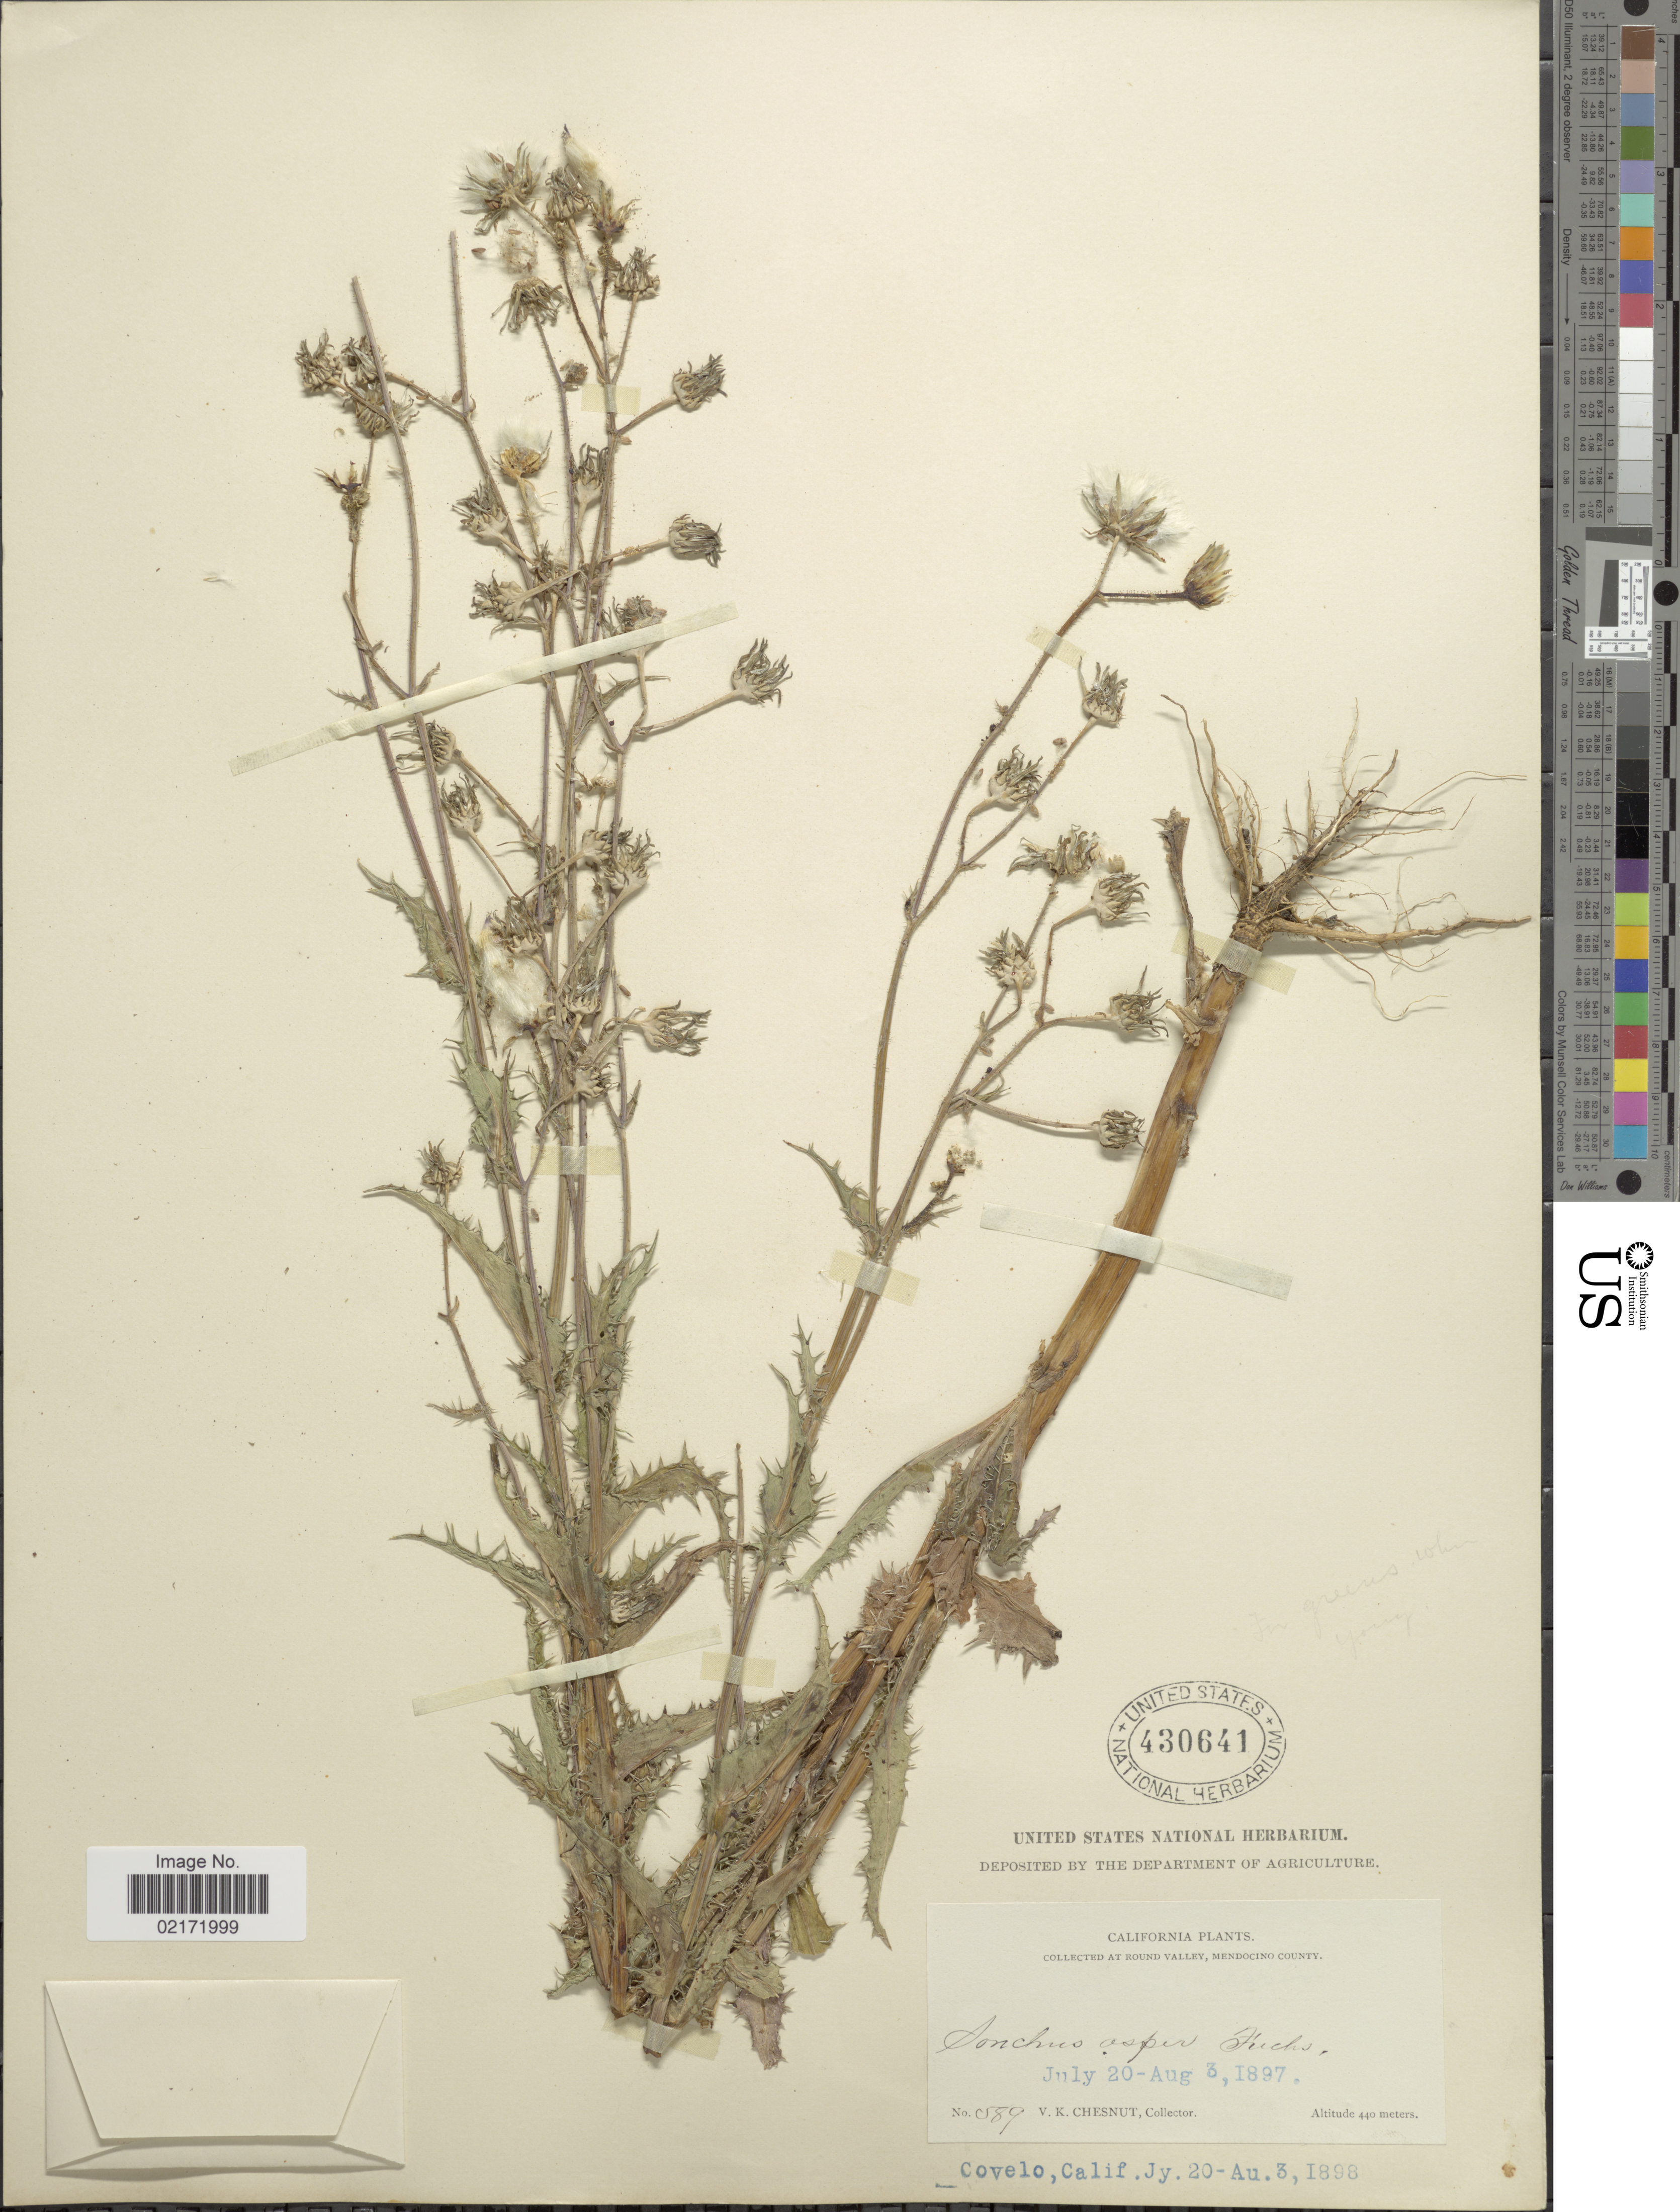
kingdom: Plantae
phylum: Tracheophyta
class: Magnoliopsida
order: Asterales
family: Asteraceae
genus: Sonchus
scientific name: Sonchus asper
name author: (L.) Hill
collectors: V. K. Chesnut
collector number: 589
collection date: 1897-07-20/1897-08-03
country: United States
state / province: California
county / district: Mendocino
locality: At Round Valley, Mendocino County.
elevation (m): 440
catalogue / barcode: US 430641